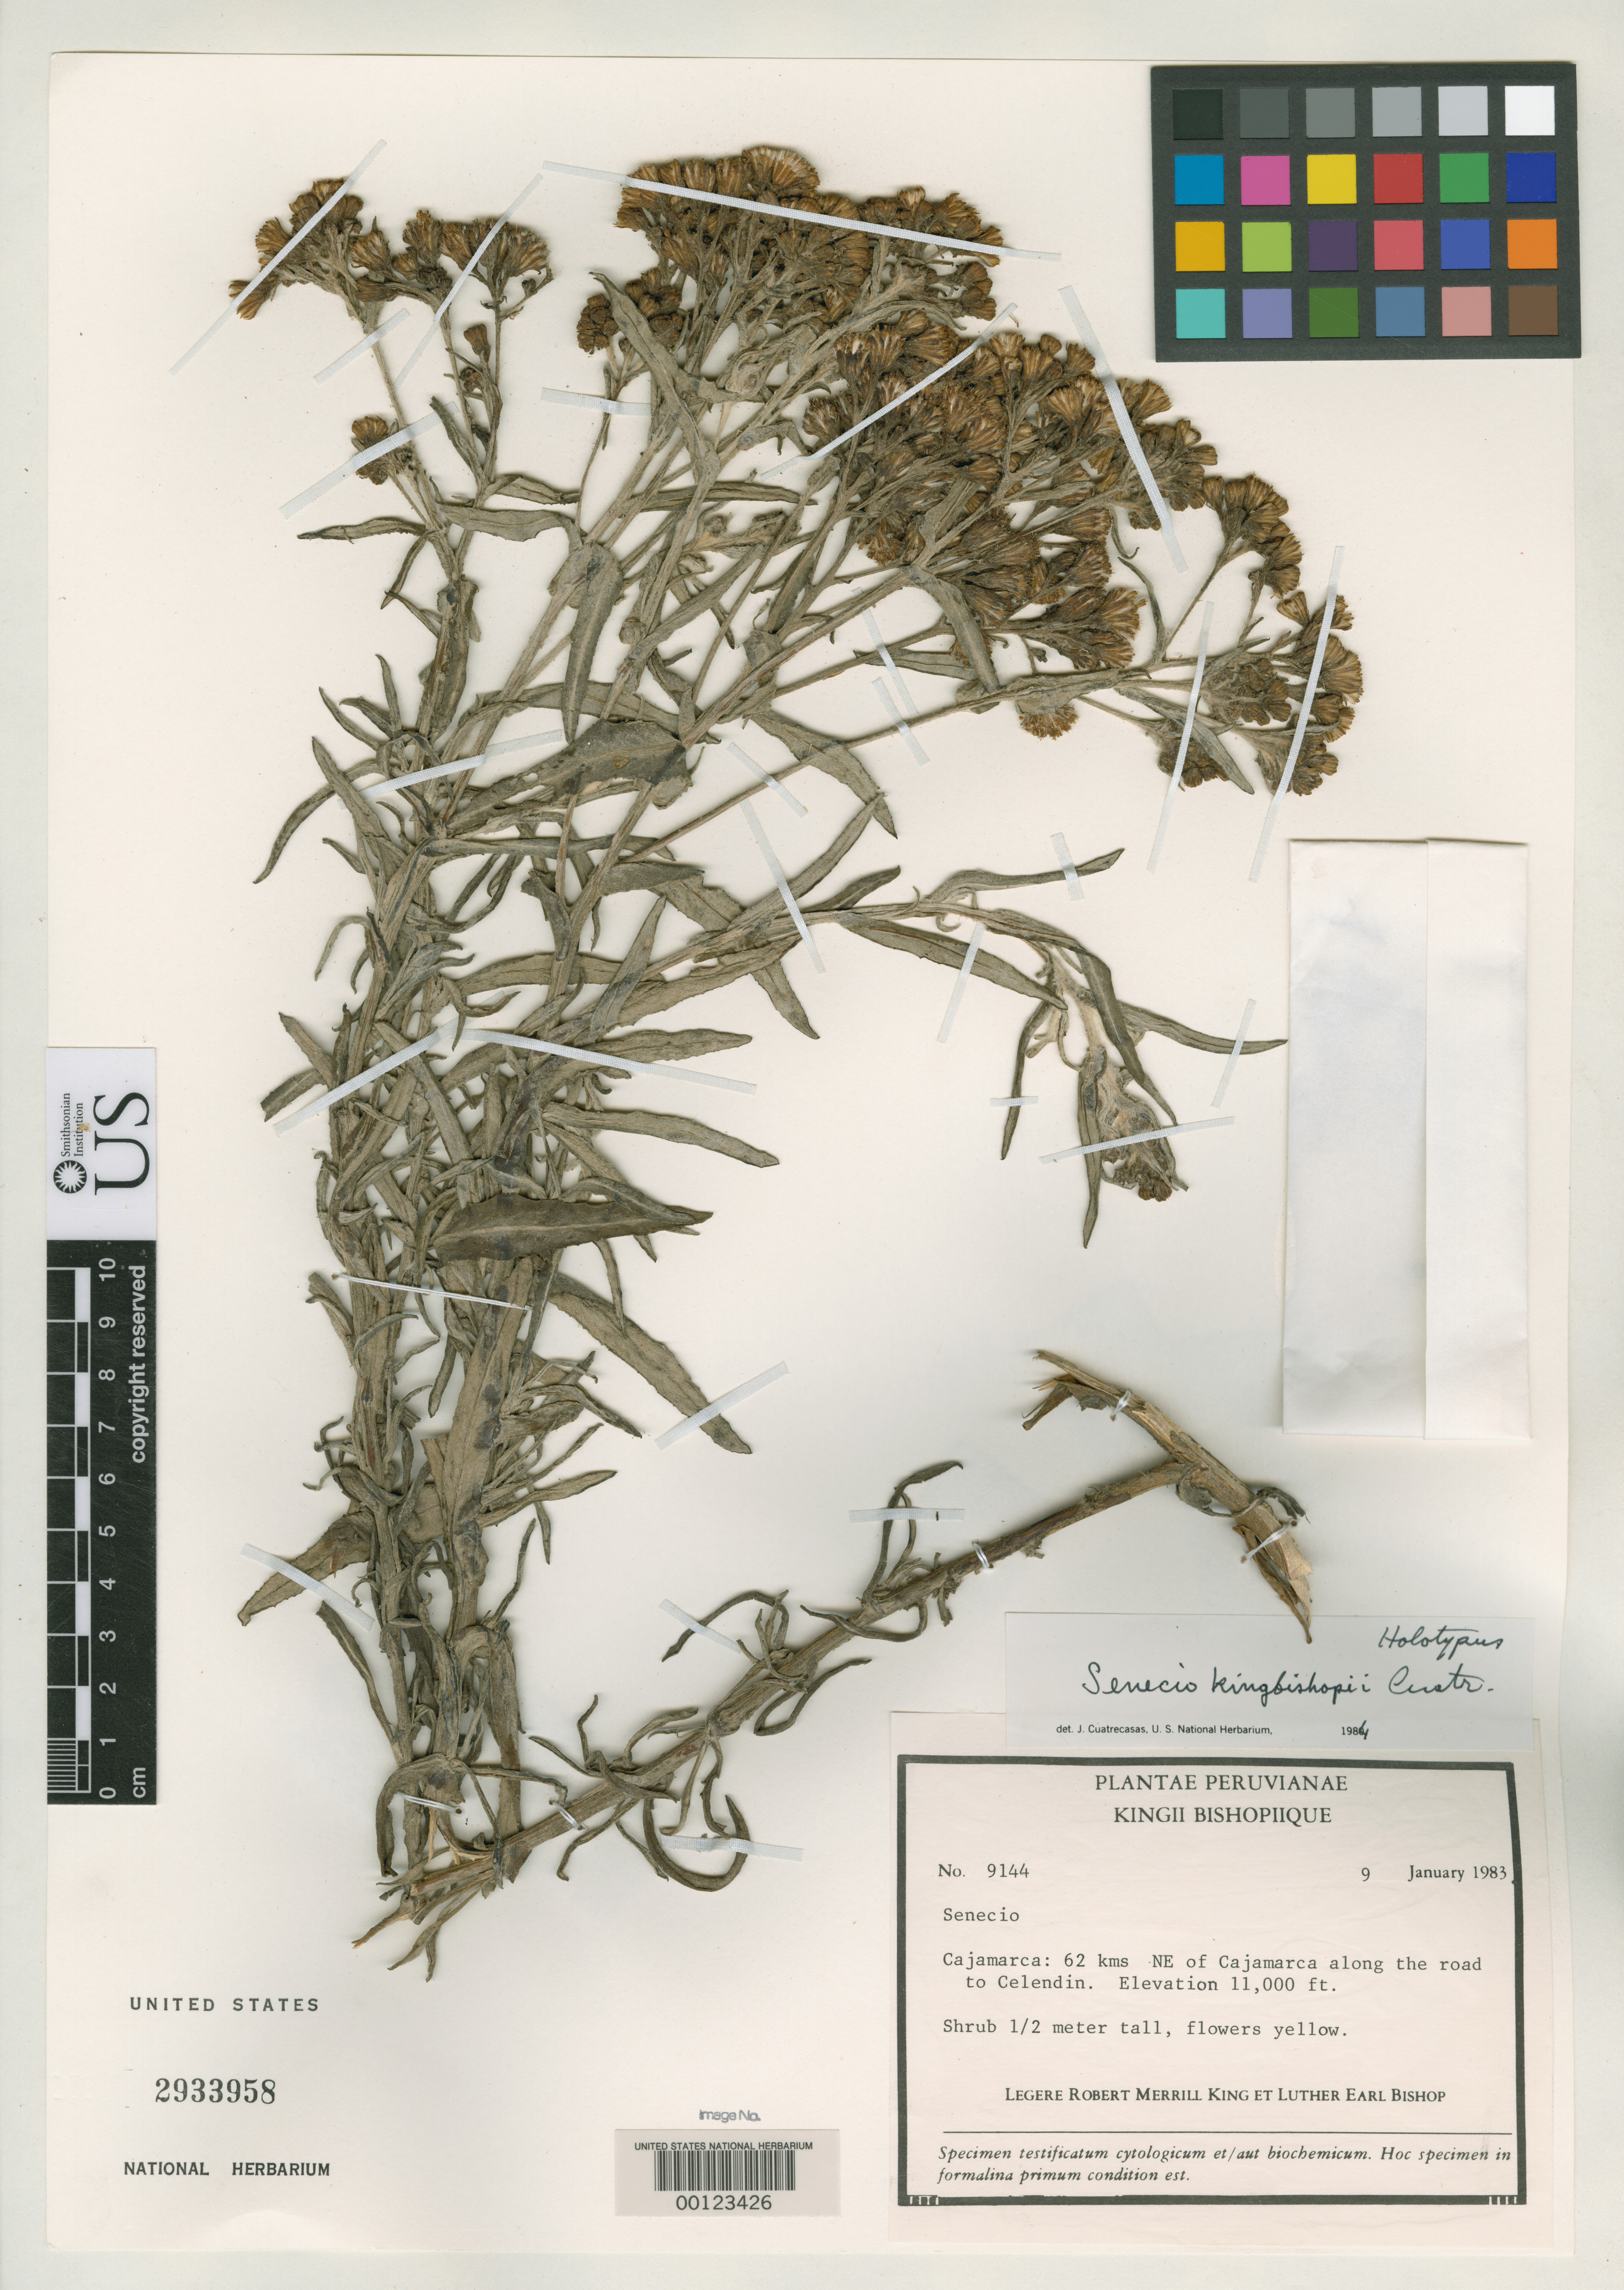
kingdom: Plantae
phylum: Tracheophyta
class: Magnoliopsida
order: Asterales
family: Asteraceae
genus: Senecio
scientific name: Senecio kingsbishopii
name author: Cuatrec.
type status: Holotype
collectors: R. M. King & L. E. Bishop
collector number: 9144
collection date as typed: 09 Jan 1983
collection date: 1983-01-09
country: Peru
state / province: Cajamarca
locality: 62 km NE of Cajamarca along the road to Celendín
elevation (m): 3353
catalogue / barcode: US 2933958